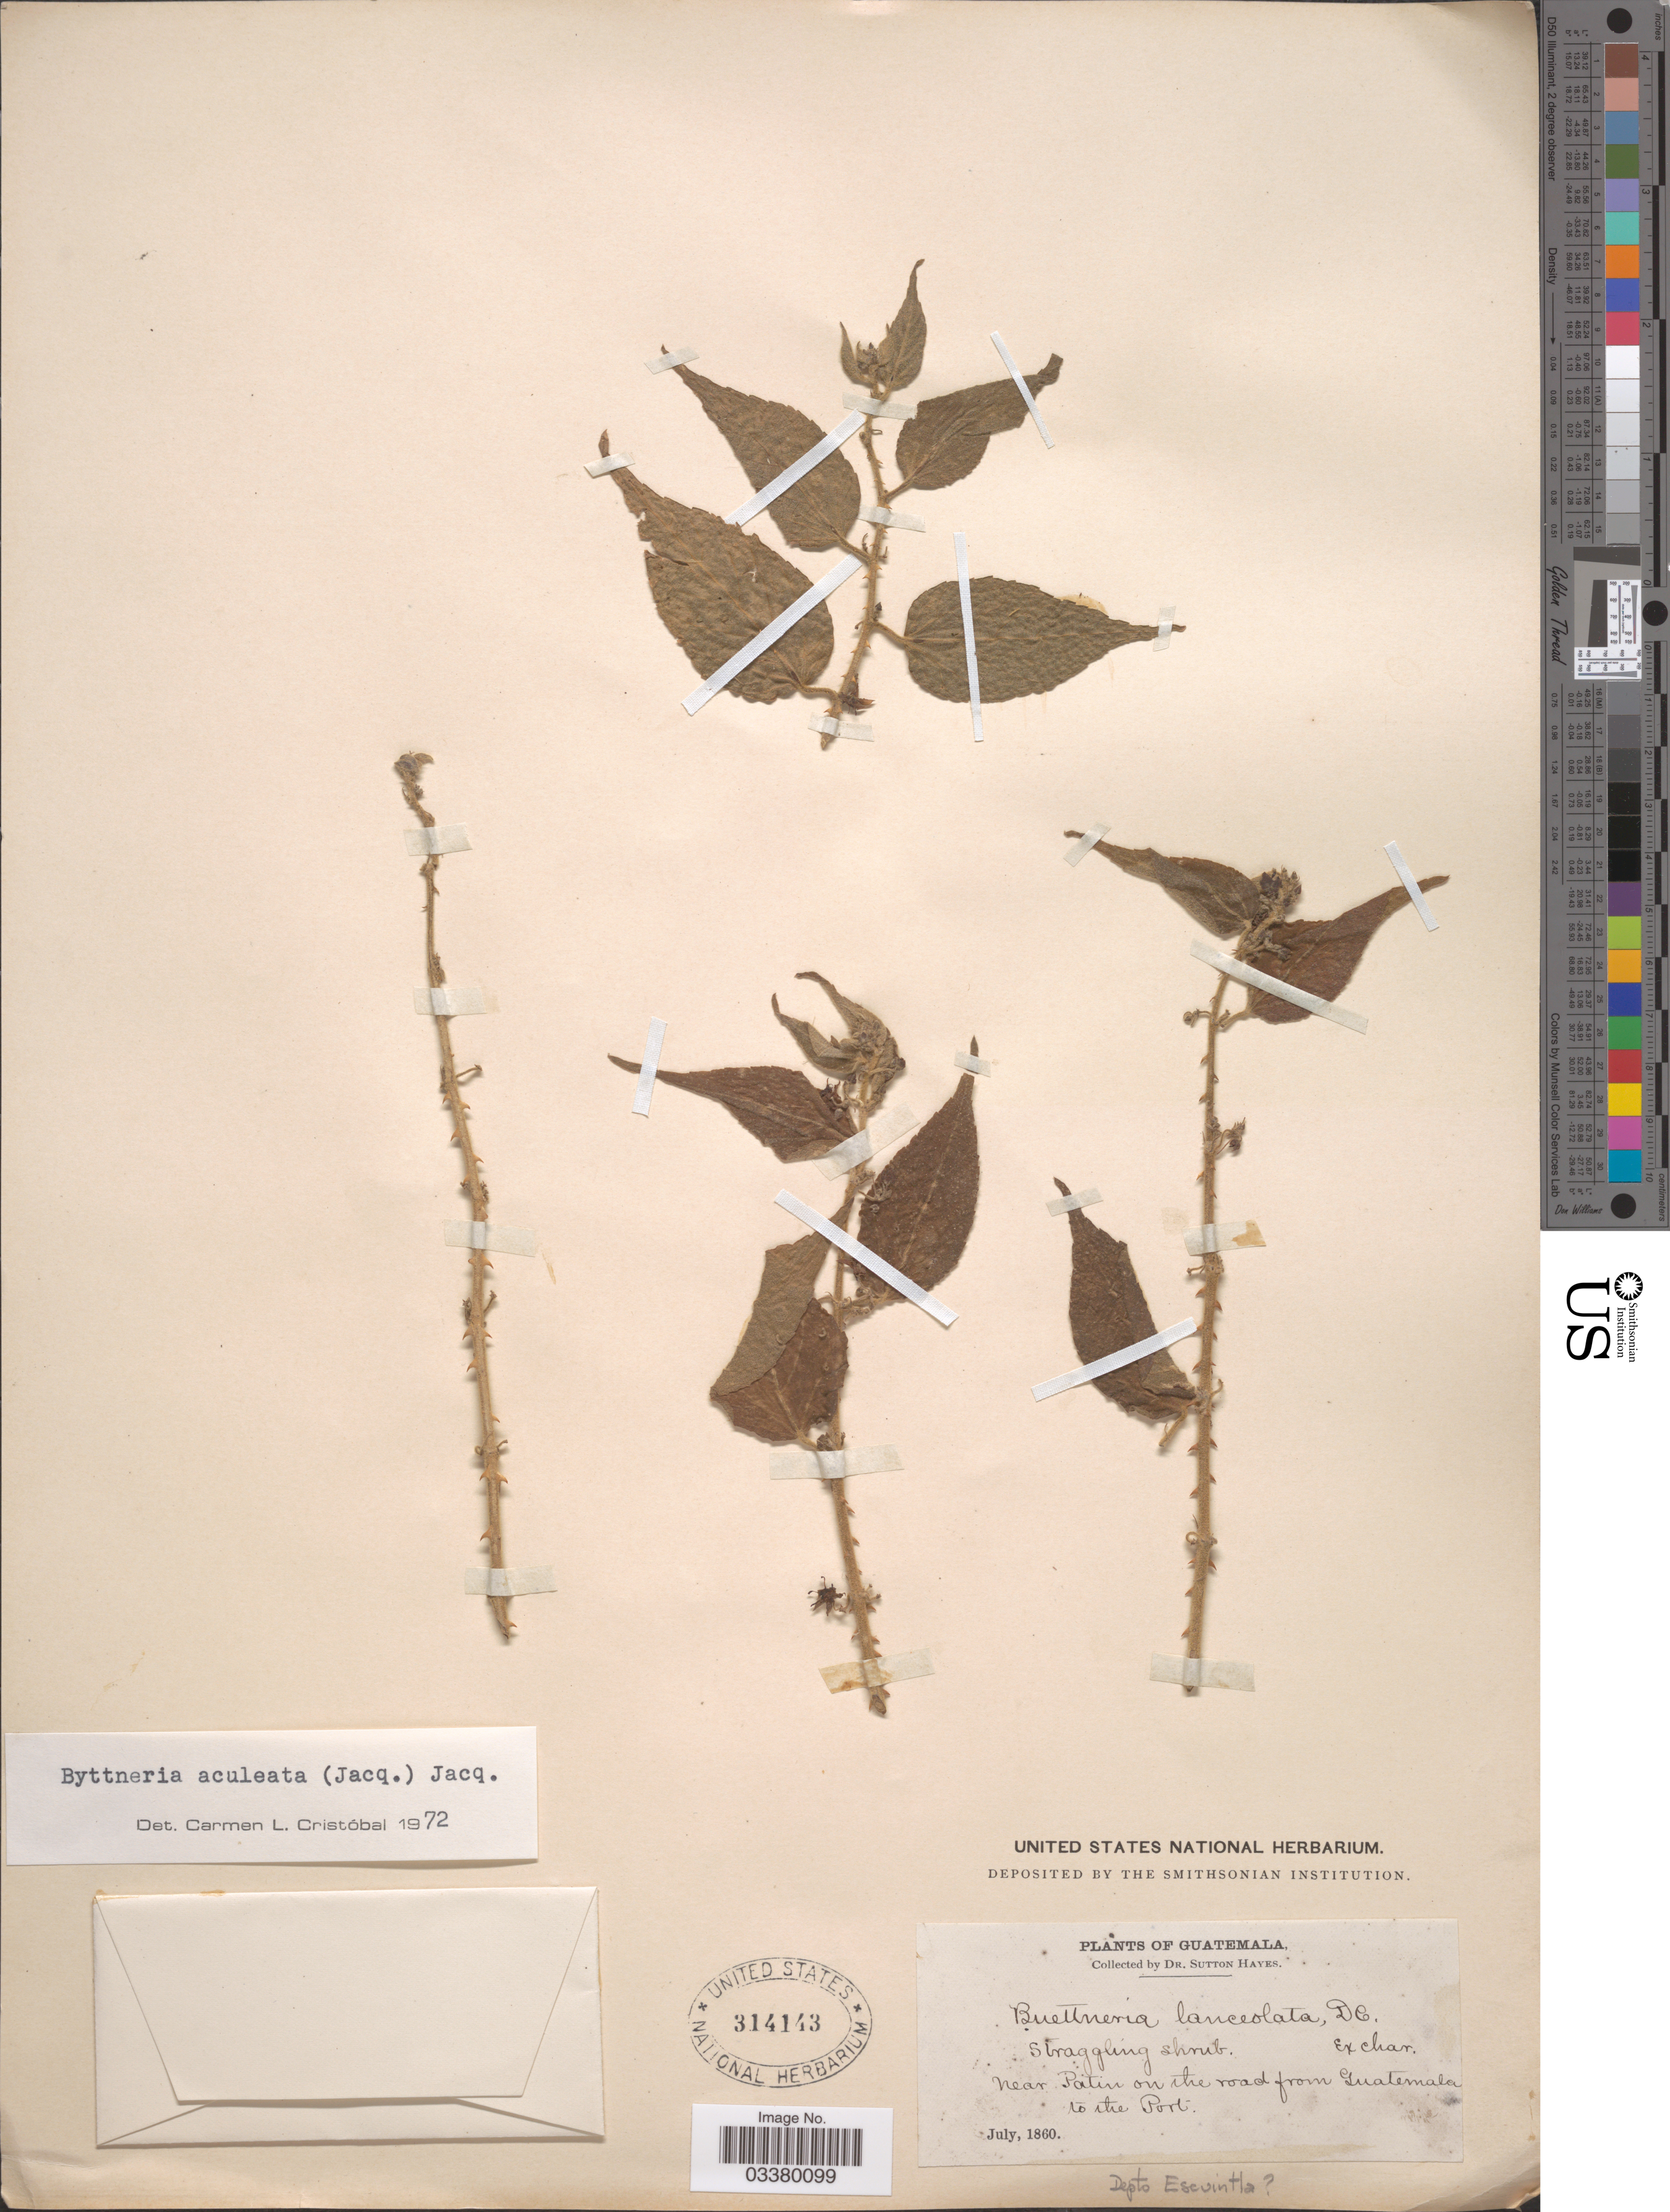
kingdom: Plantae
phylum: Tracheophyta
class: Magnoliopsida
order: Malvales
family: Malvaceae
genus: Byttneria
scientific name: Byttneria aculeata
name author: (Jacq.) Jacq.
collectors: S. Hayes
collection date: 1860-07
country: Guatemala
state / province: Escuintla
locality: Depto Escuintla [unsure placement] Near Patin on the road from Guatemala to the Port.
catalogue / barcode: US 314143